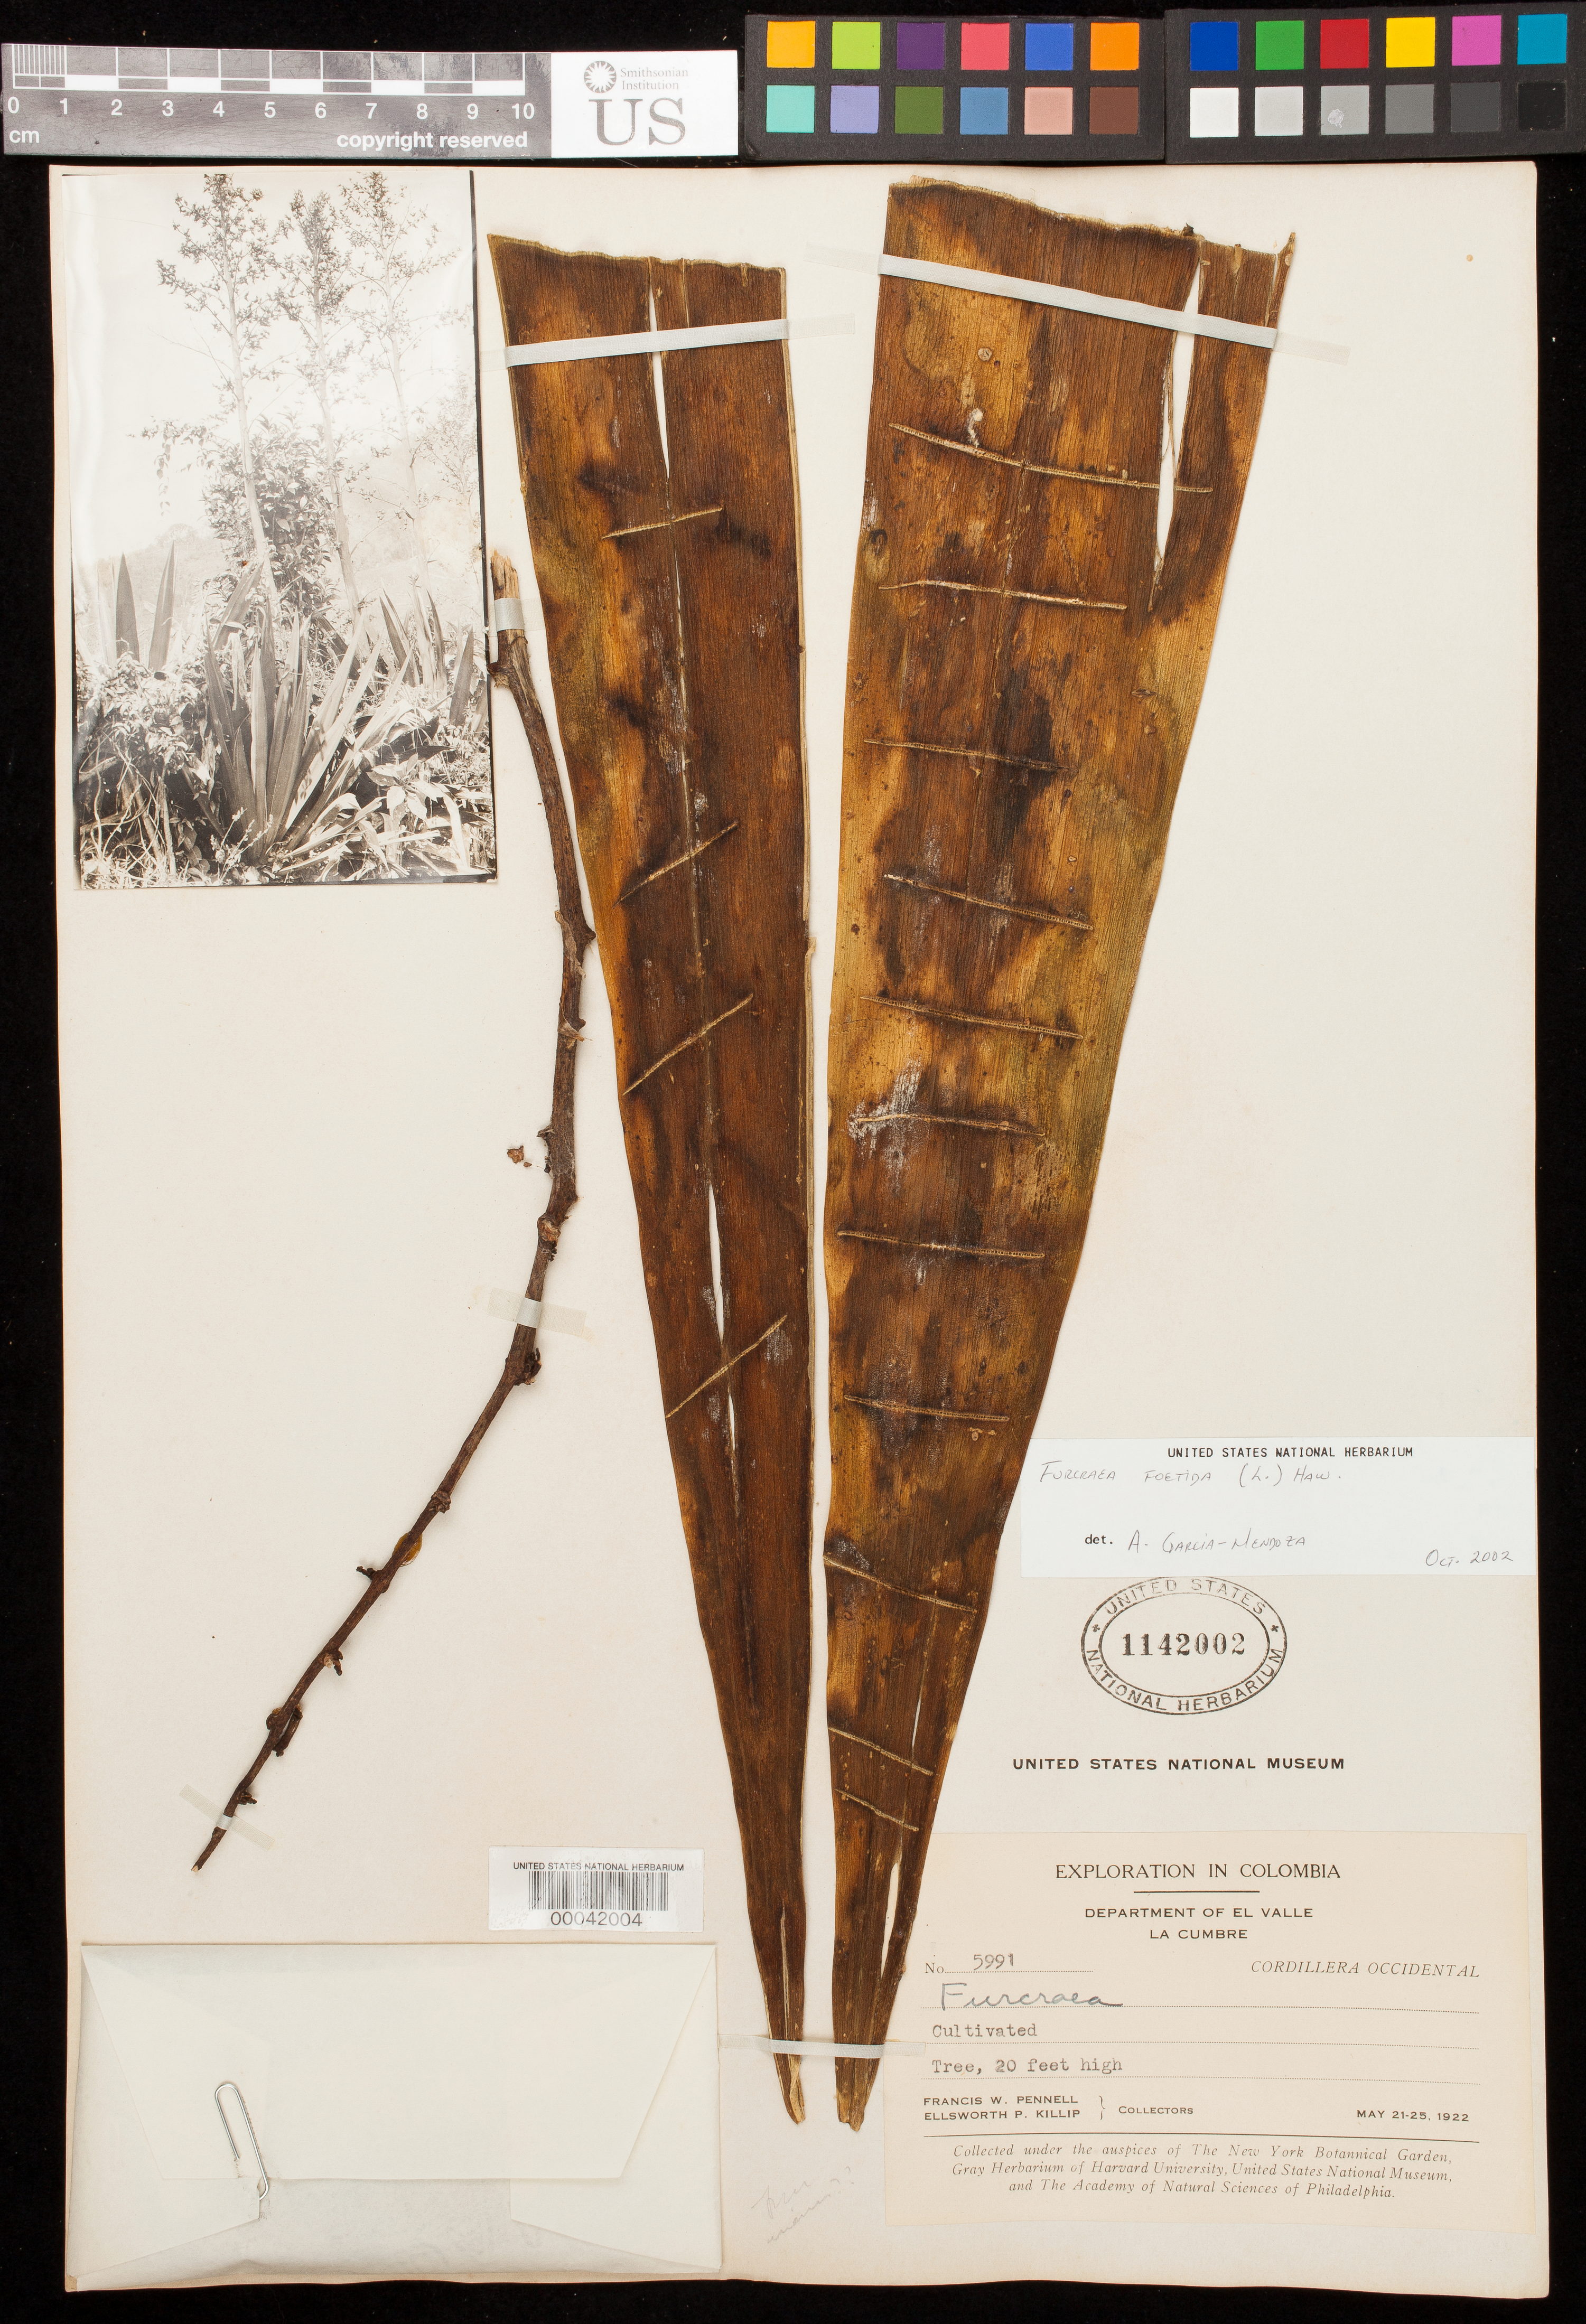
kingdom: Plantae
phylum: Tracheophyta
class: Liliopsida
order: Asparagales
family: Asparagaceae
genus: Furcraea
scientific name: Furcraea foetida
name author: (L.) Haw.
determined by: García-Mendoza, A.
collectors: F. W. Pennell & E. P. Killip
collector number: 5991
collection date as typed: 21 May 1922 to 25 May 1922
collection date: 1922-05-21/1922-05-25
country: Colombia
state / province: Valle del Cauca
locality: Cordillera Occidental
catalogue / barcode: US 1142002